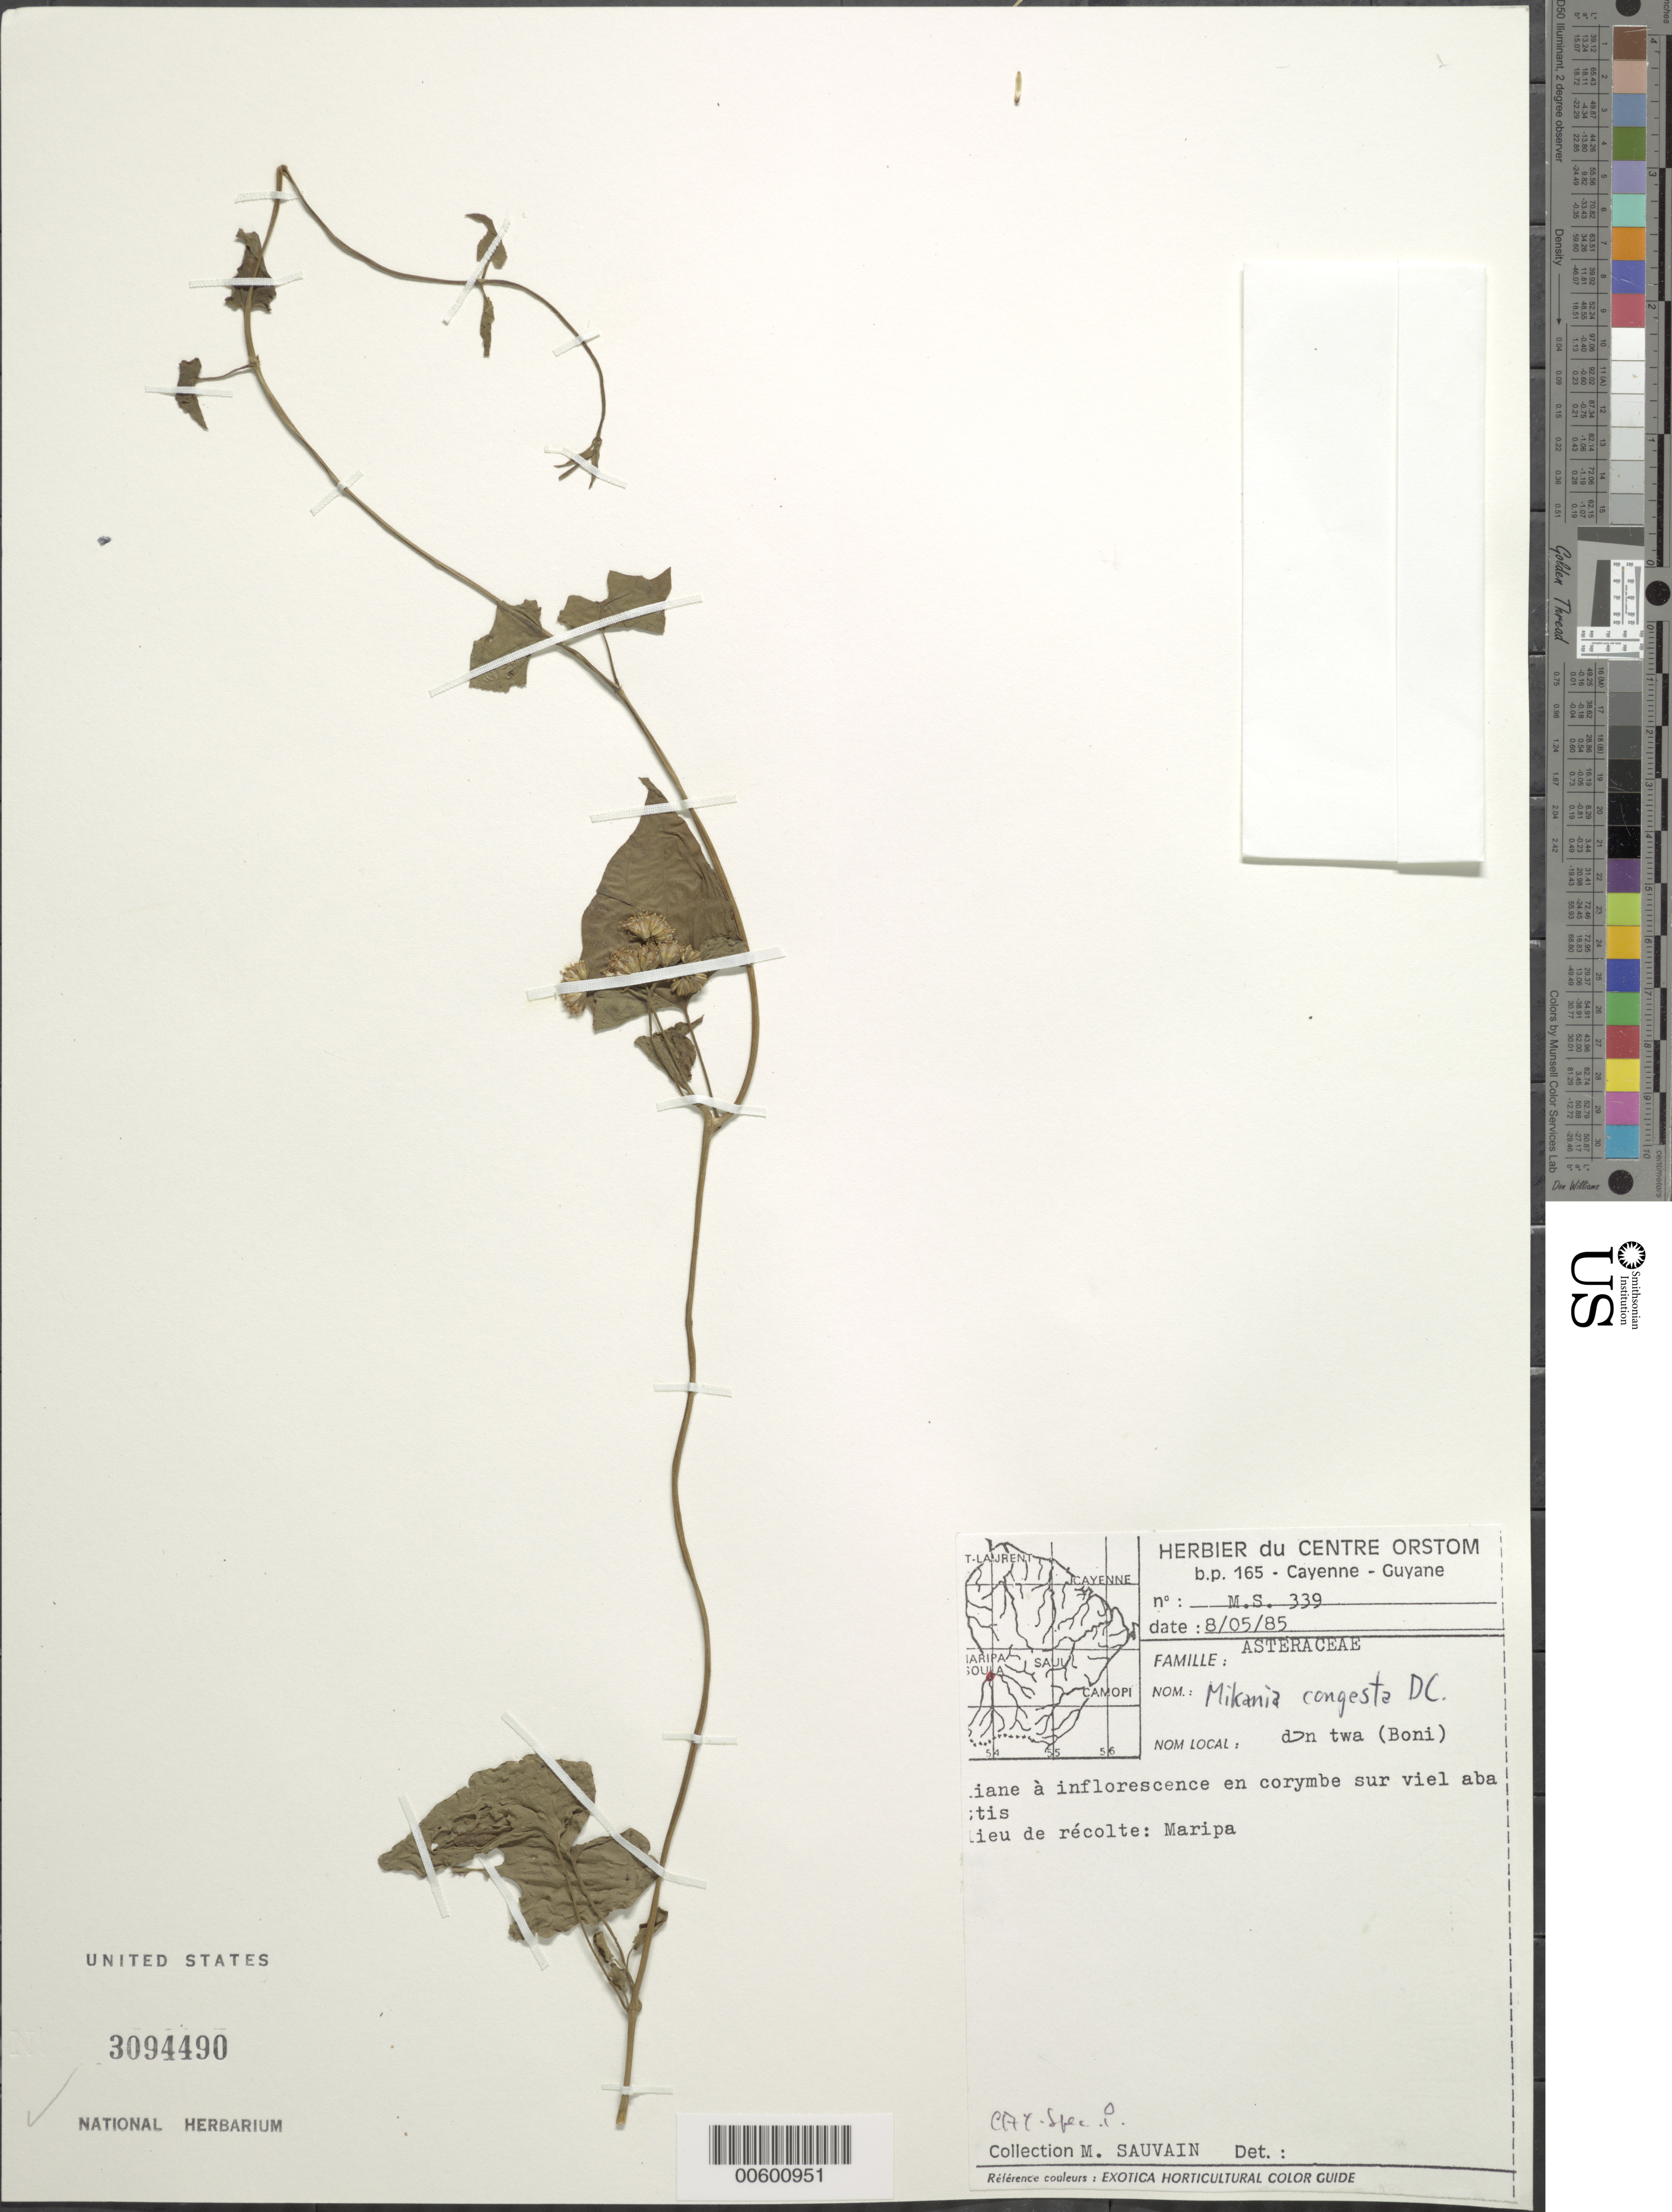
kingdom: Plantae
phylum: Tracheophyta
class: Magnoliopsida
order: Asterales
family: Asteraceae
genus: Mikania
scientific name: Mikania congesta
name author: DC.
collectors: M. Sauvain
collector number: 339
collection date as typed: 8-May-85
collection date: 1985-05-08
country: French Guiana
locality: Maripa Soula, Bas-Oyapock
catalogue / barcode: US 3094490